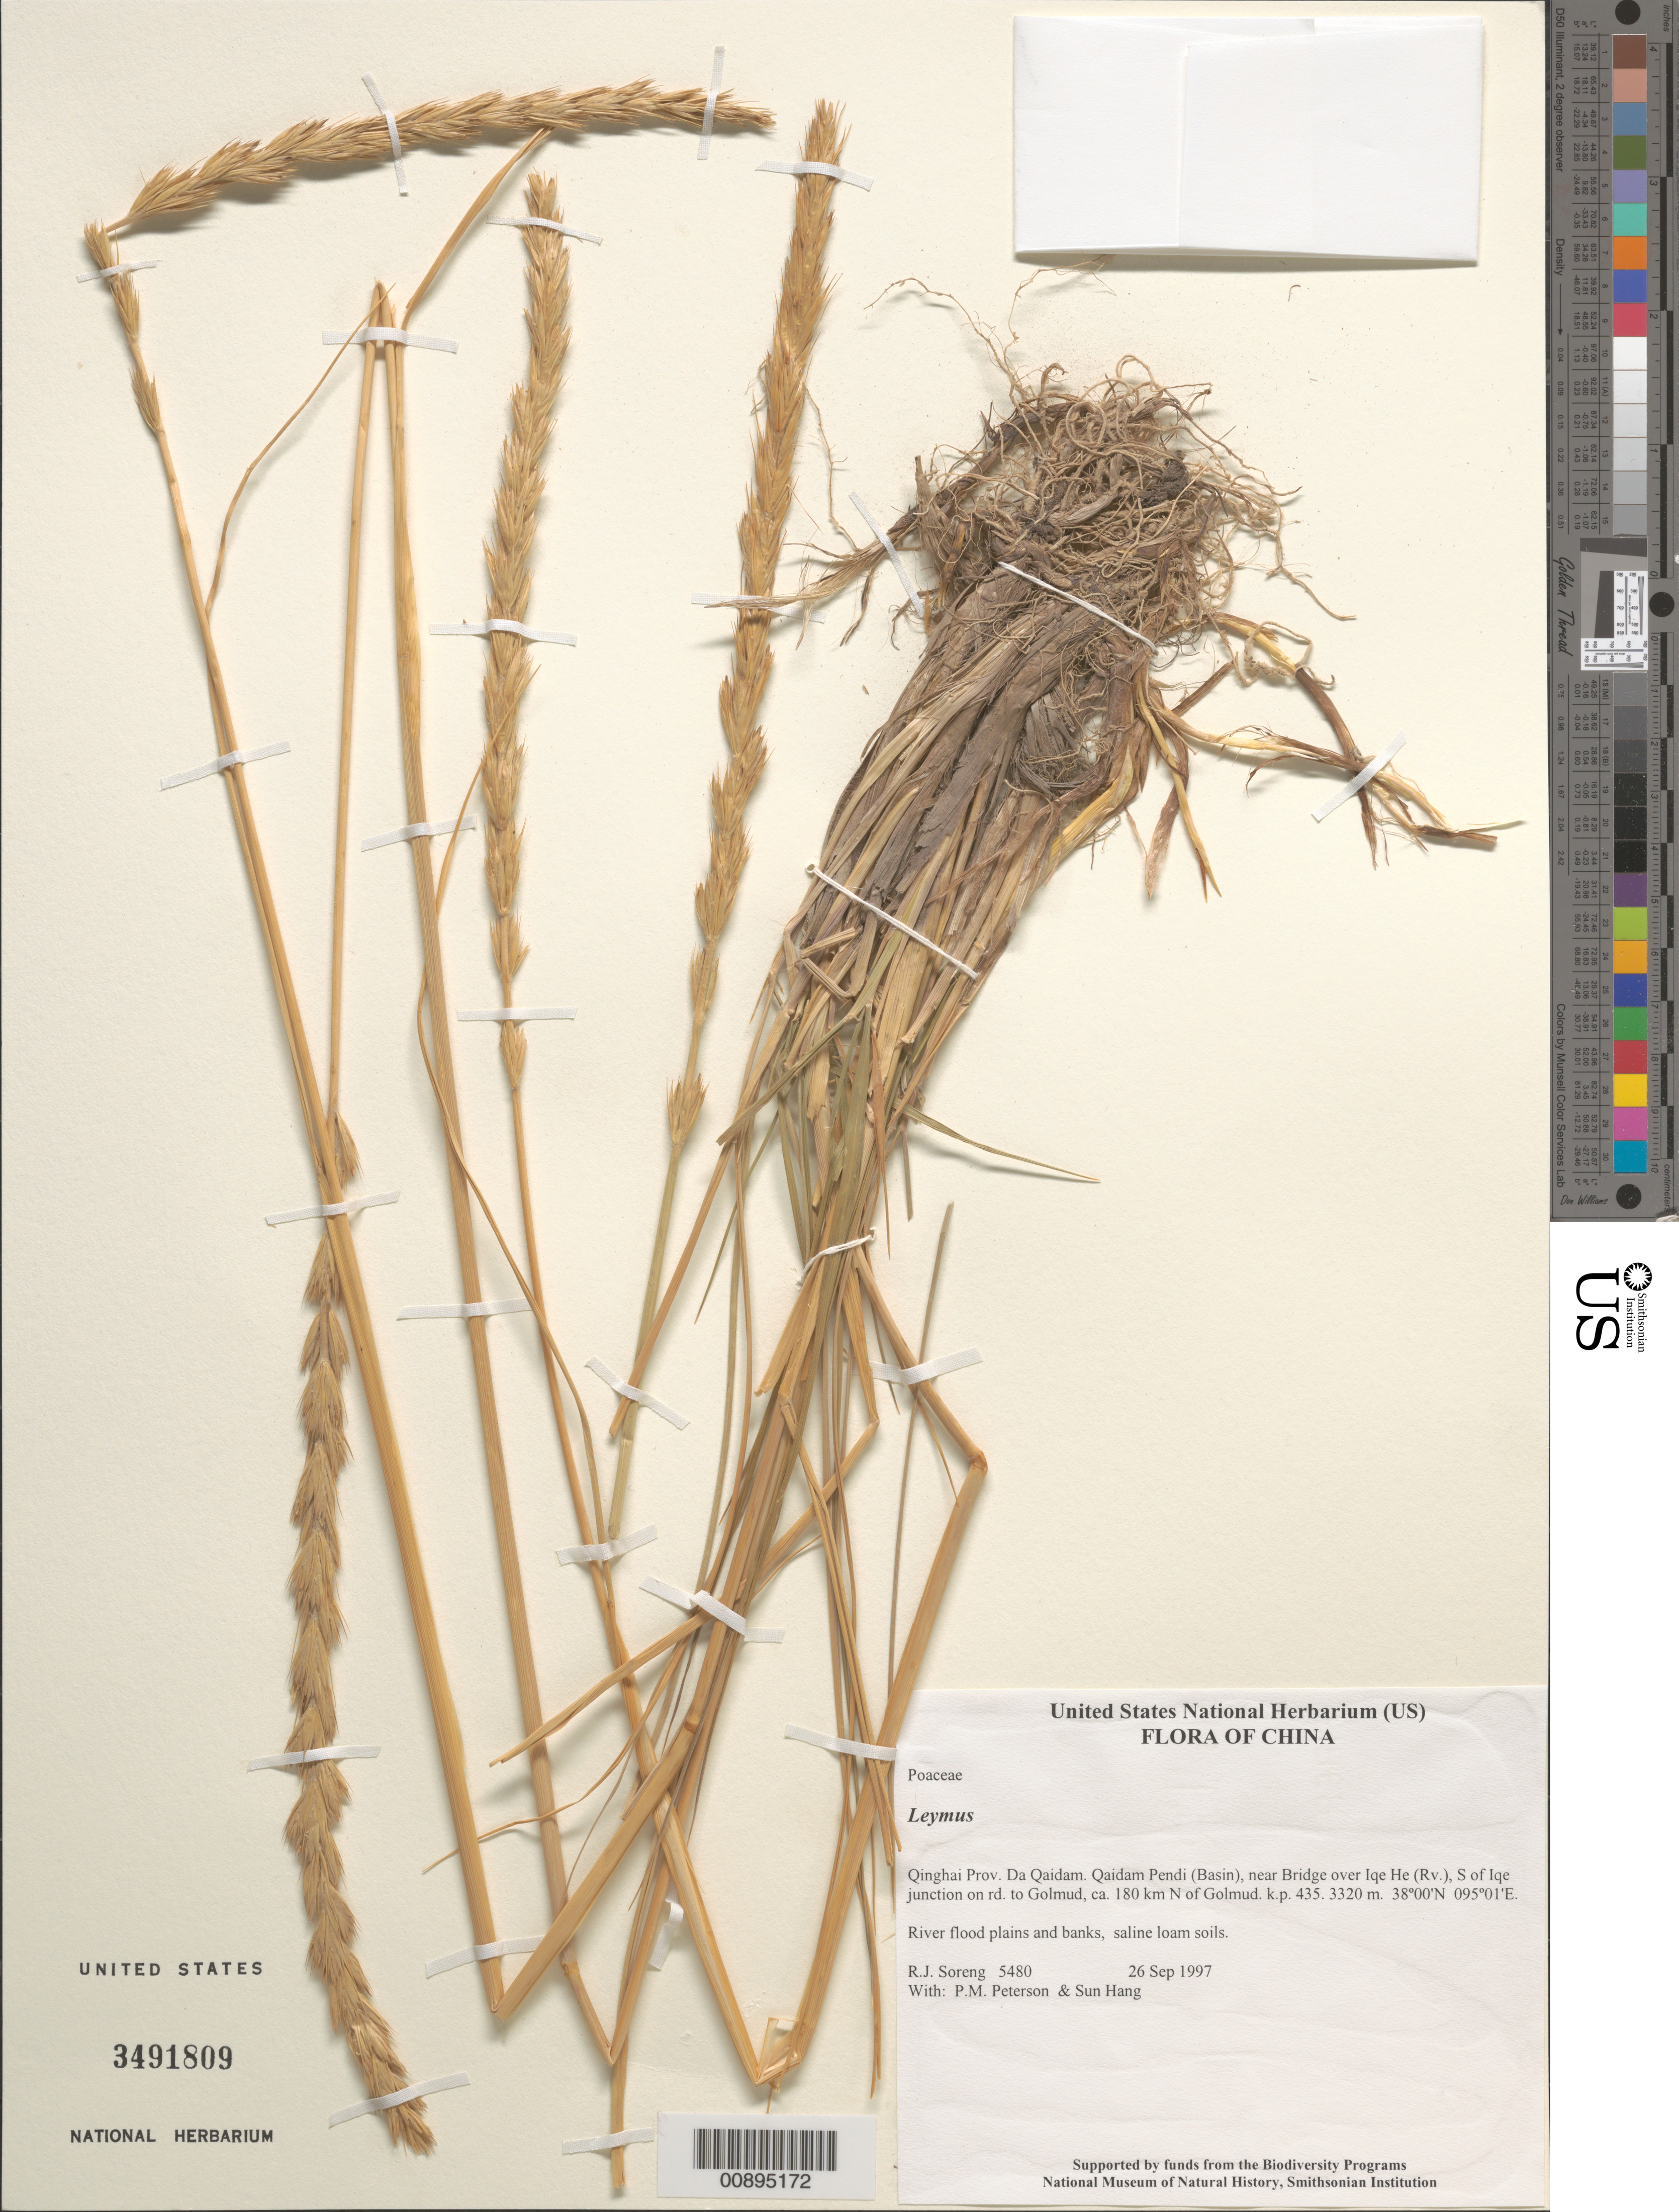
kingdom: Plantae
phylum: Tracheophyta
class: Liliopsida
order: Poales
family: Poaceae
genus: Leymus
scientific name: Leymus sp.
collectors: R. J. Soreng, P. M. Peterson & Sun Hang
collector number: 5480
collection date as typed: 26 Sep 1997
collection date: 1997-09-26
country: China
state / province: Qinghai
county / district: Da Qaidam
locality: Qaidam Pendi (Basin), near Bridge over Iqe He (Rv.), S of Iqe junction on rd. to Golmud, ca. 180 km N of Golmud. k.p. 435.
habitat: River flood plains and banks, saline loam soils.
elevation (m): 3320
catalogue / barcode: US 3481809